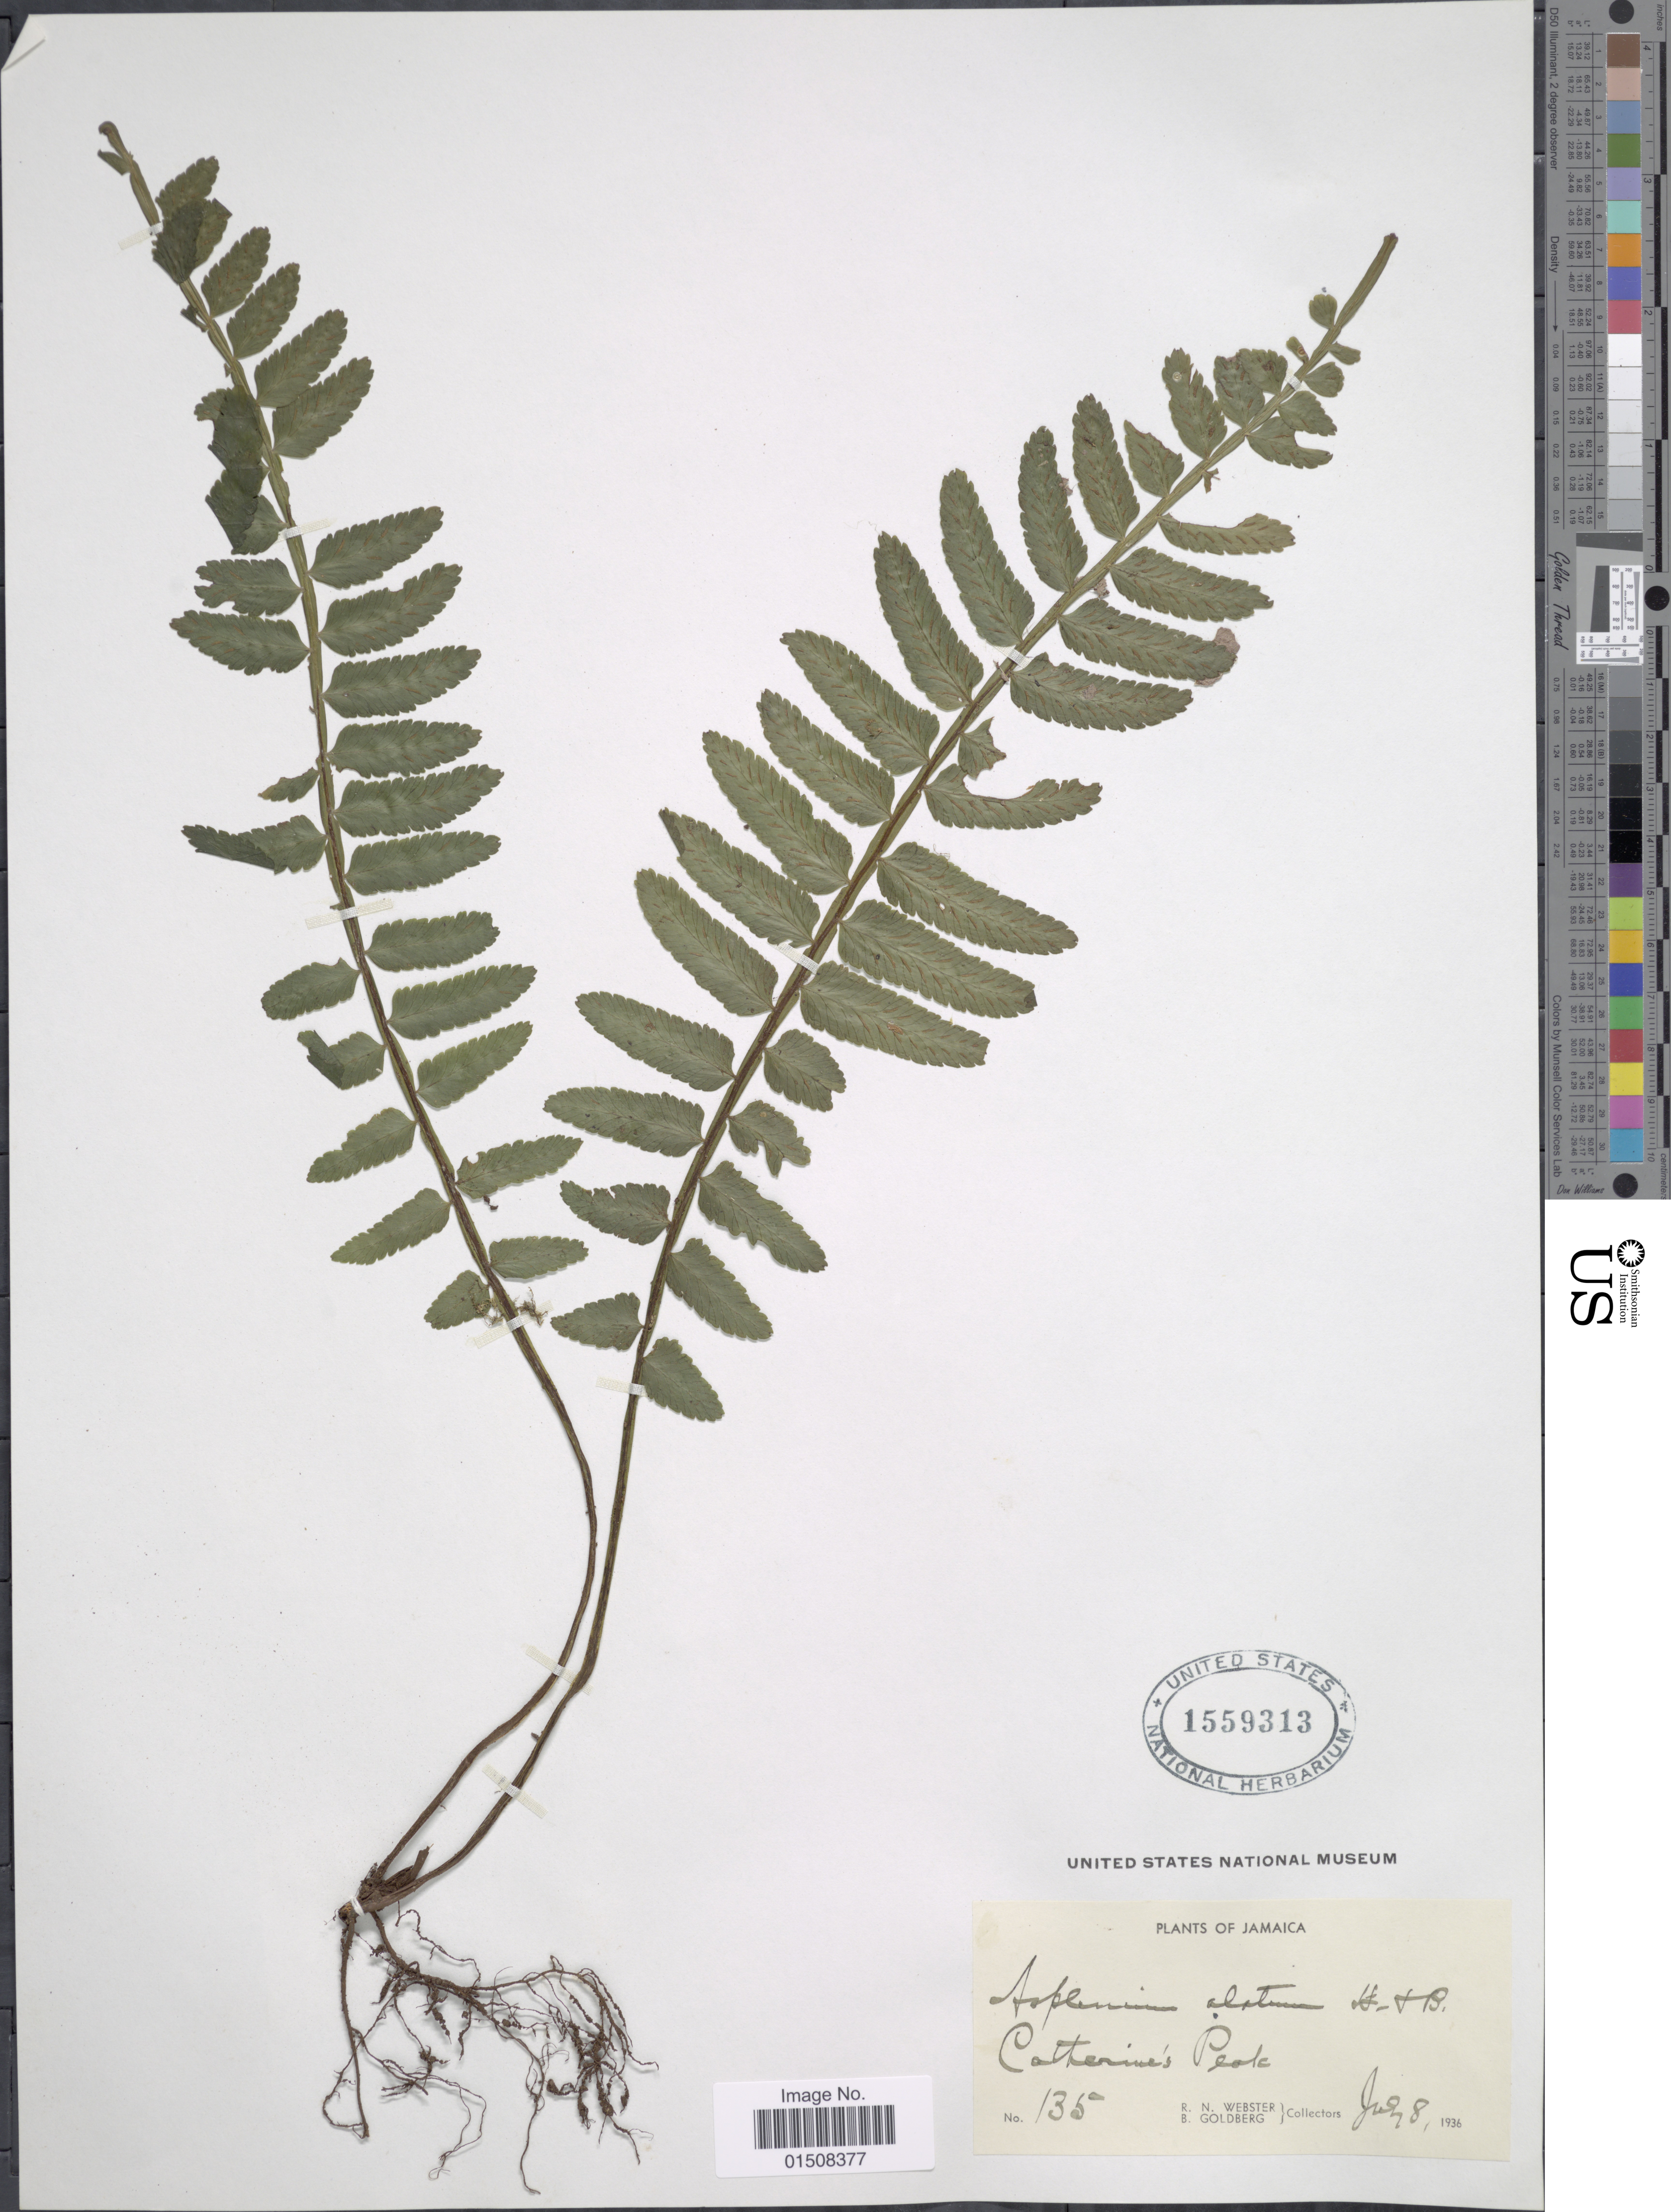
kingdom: Plantae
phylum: Tracheophyta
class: Polypodiopsida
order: Polypodiales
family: Aspleniaceae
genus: Asplenium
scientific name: Asplenium alatum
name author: Humb. & Bonpl. ex Willd.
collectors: R. N. Webster & B. Goldberg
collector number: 135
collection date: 1936-07-08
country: Jamaica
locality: Catherine's Peak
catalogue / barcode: US 1559313